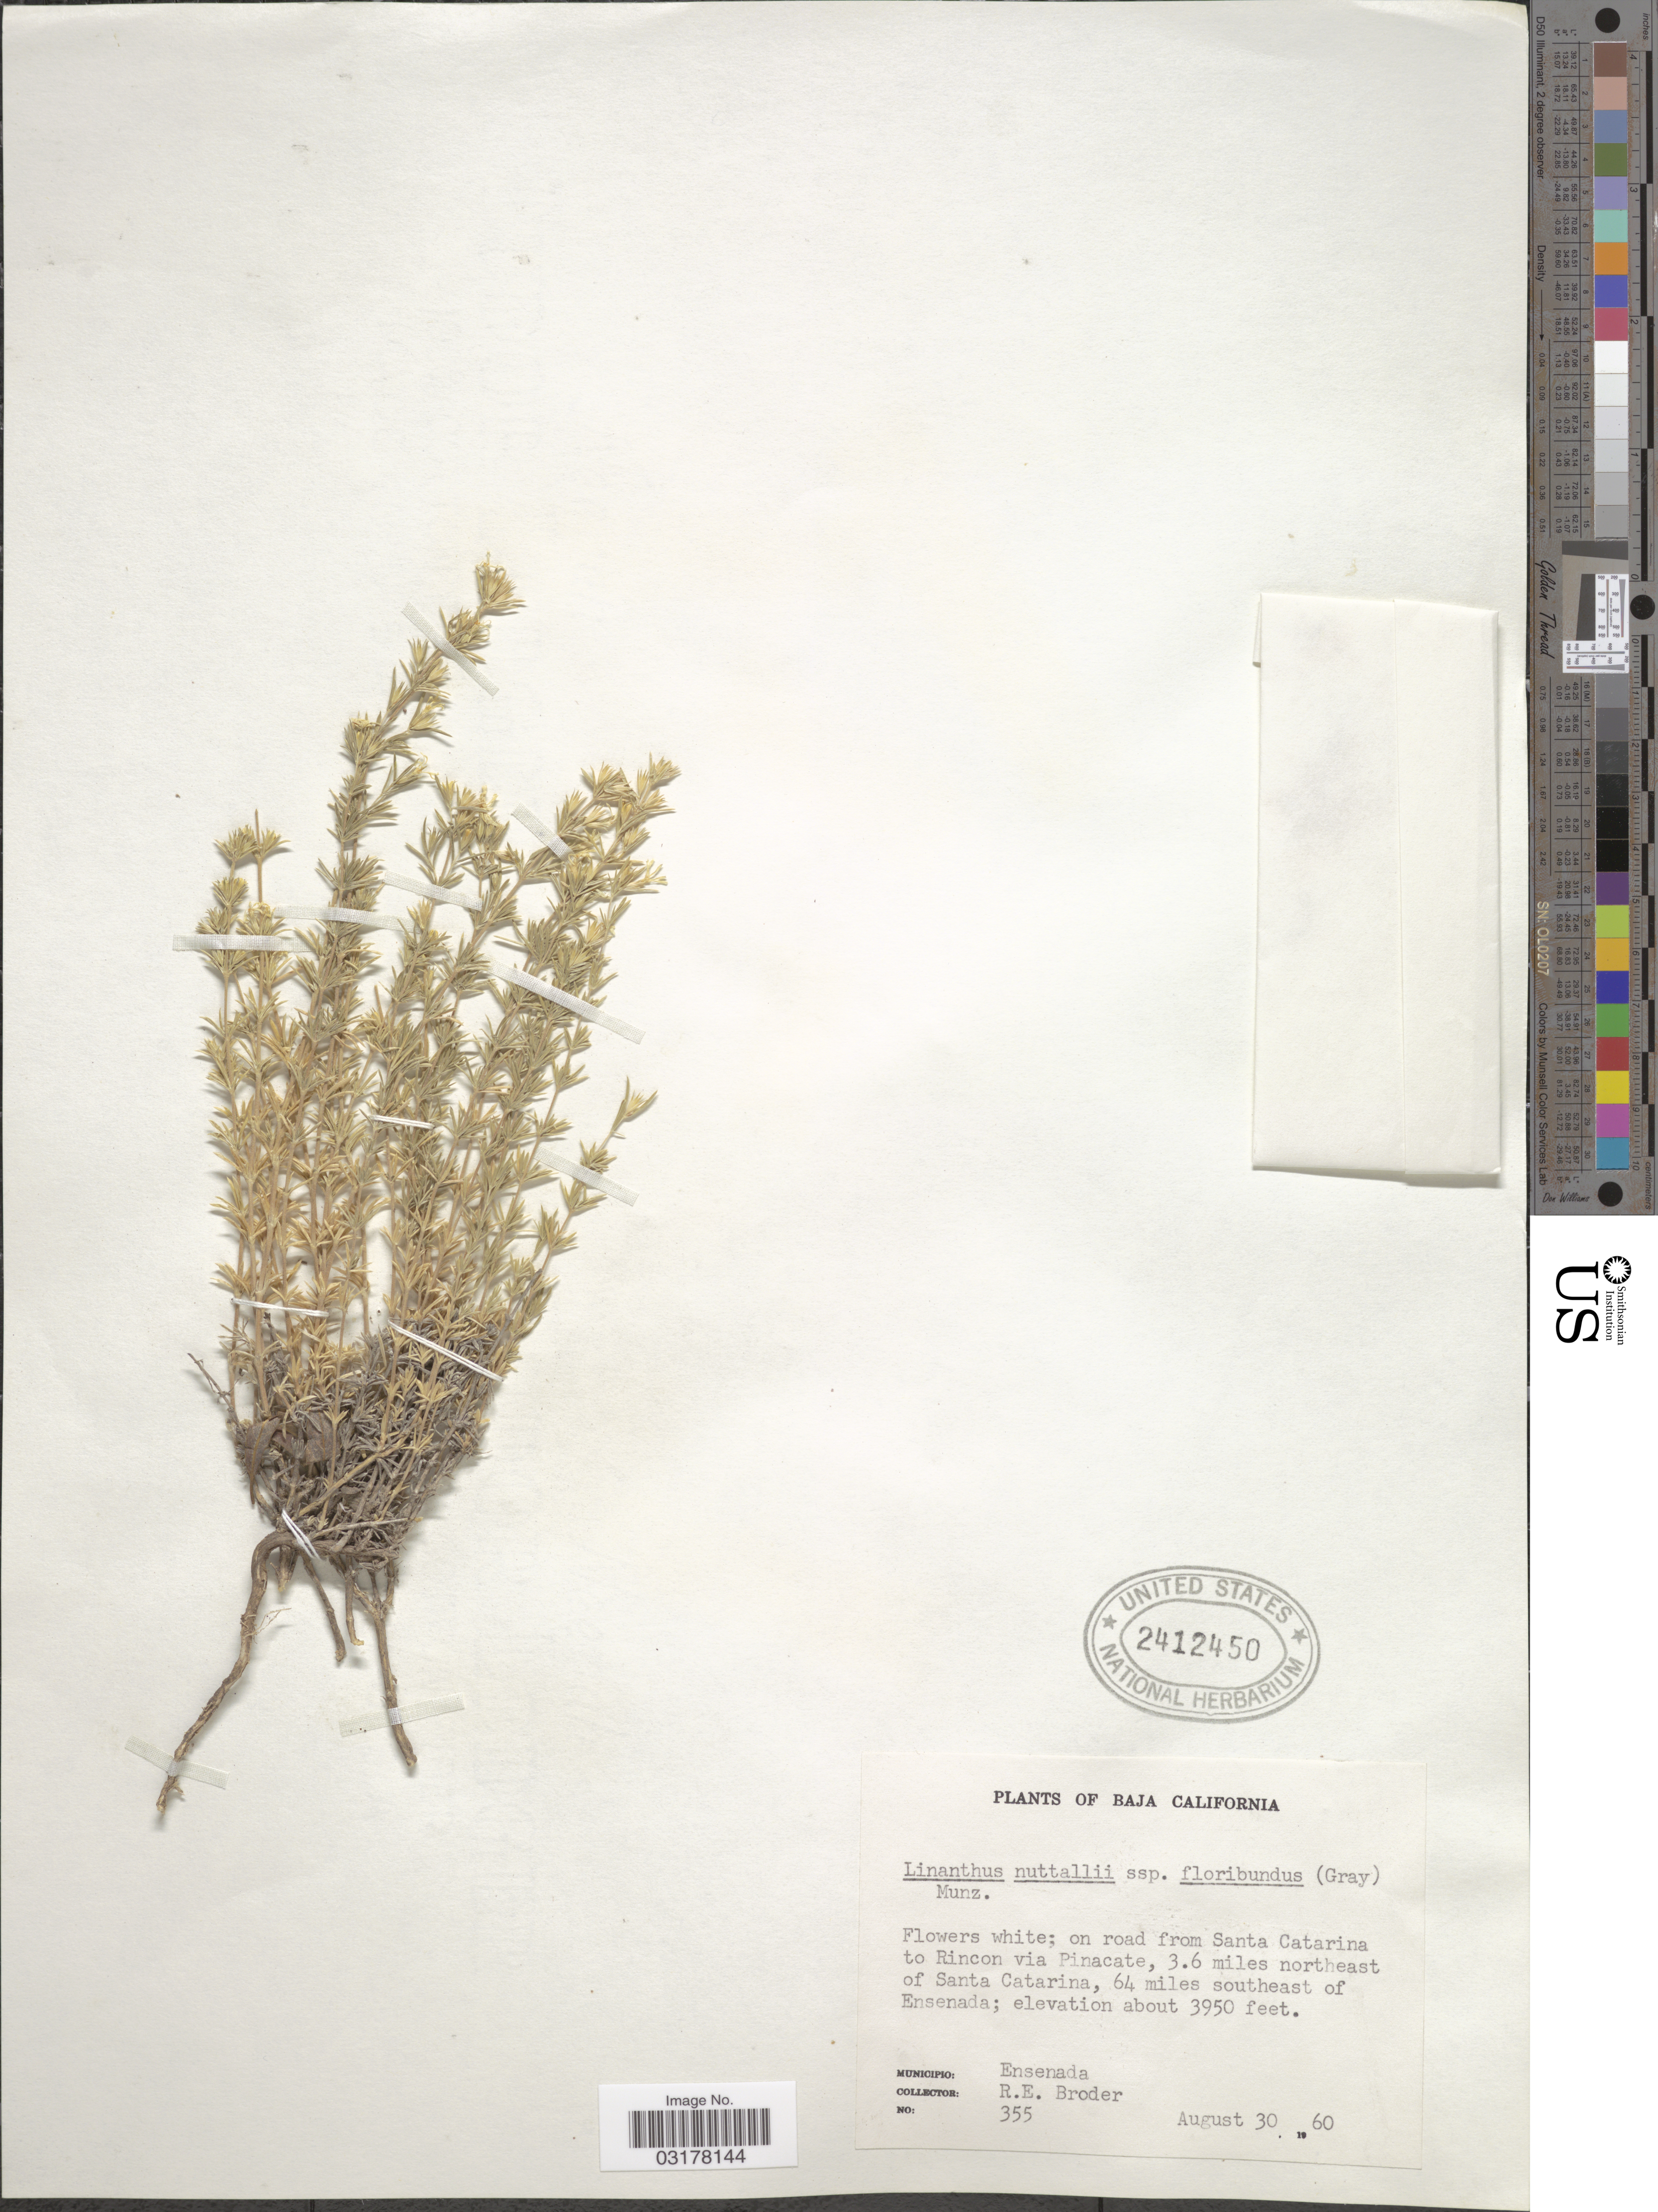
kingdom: Plantae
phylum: Tracheophyta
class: Magnoliopsida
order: Ericales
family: Polemoniaceae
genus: Leptosiphon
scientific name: Leptosiphon floribundus subsp. glaber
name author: (R. Patt.) J.M. Porter & L.A. Johnson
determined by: Strong, Mark T., (BOT), Smithsonian Institution - National Museum of Natural History (UNITED STATES)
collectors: R. Broder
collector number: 355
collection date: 1960-08-30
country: Mexico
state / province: Baja California Norte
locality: On road from Santa Catarina to Rincon via Pinacate, 3.6 miles northeast of Santa Catarina, 64 miles southeast of Ensenada. Municipio Ensenada.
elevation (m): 1204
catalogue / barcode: US 2412450